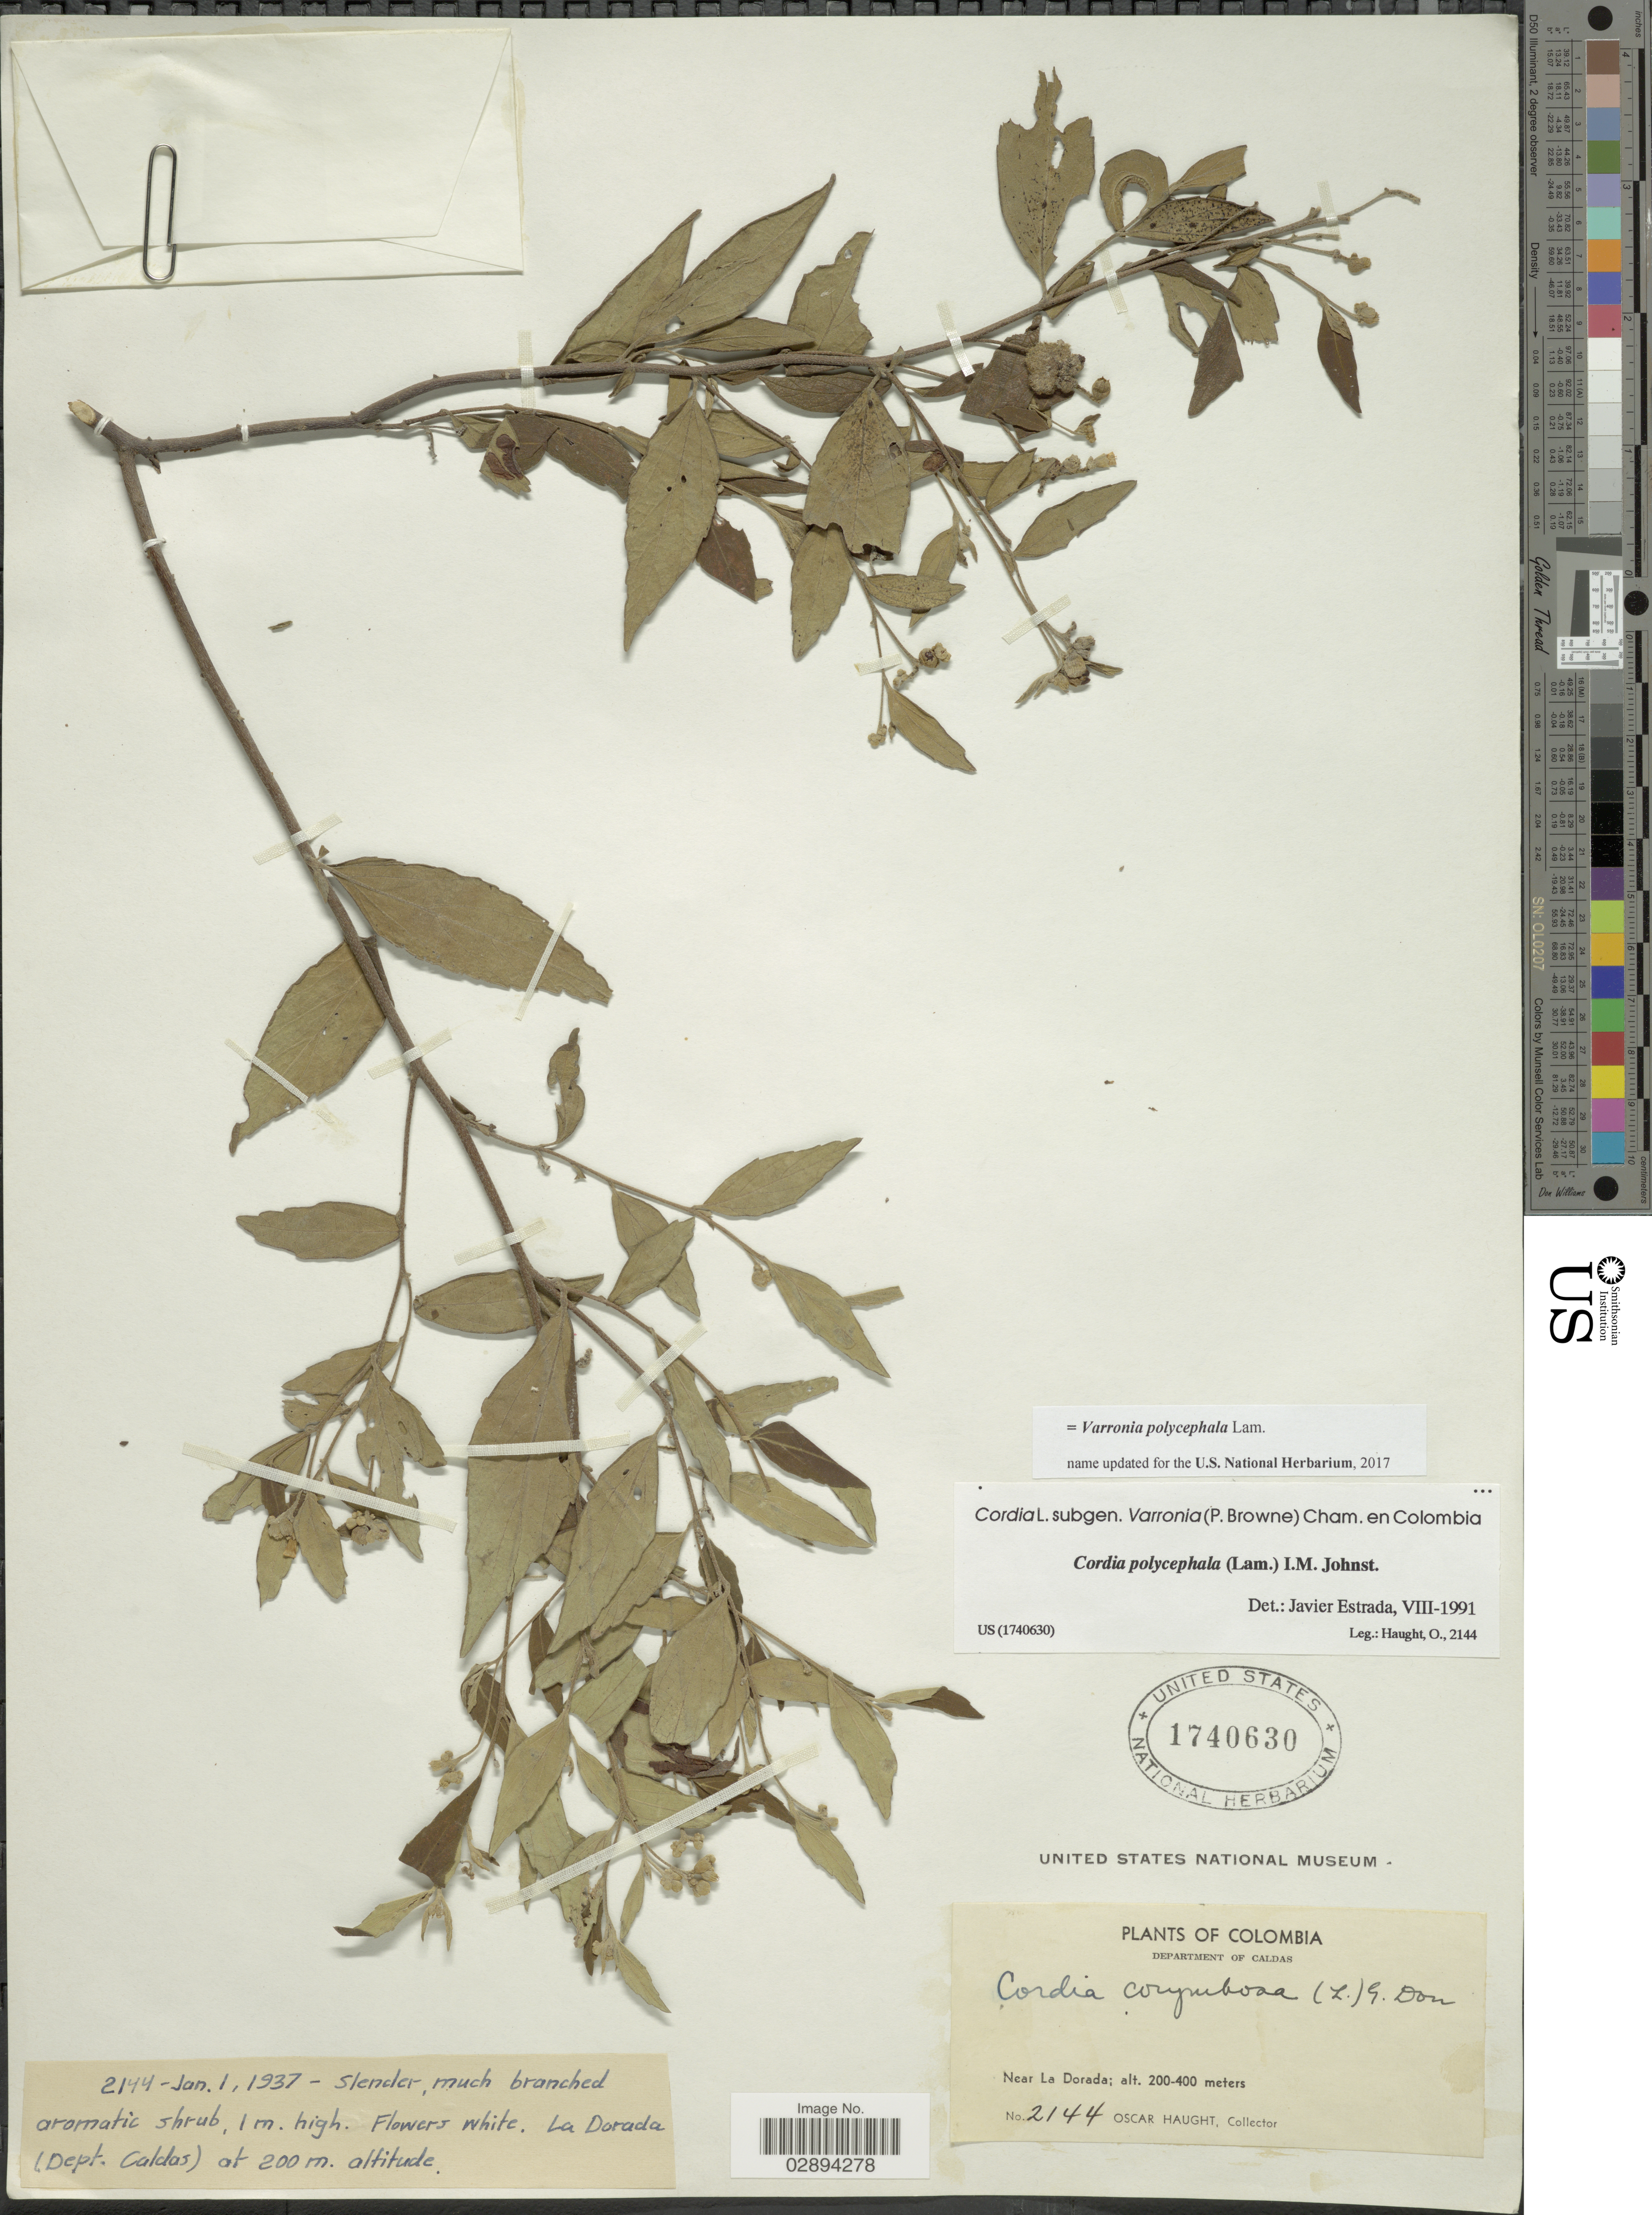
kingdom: Plantae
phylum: Tracheophyta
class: Magnoliopsida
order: Boraginales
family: Cordiaceae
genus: Varronia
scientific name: Varronia polycephala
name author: Lam.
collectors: O. Haught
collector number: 2144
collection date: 1937-01-01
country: Colombia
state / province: Caldas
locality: Department of Caldas, La Dorada.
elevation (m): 200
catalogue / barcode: US 1740630